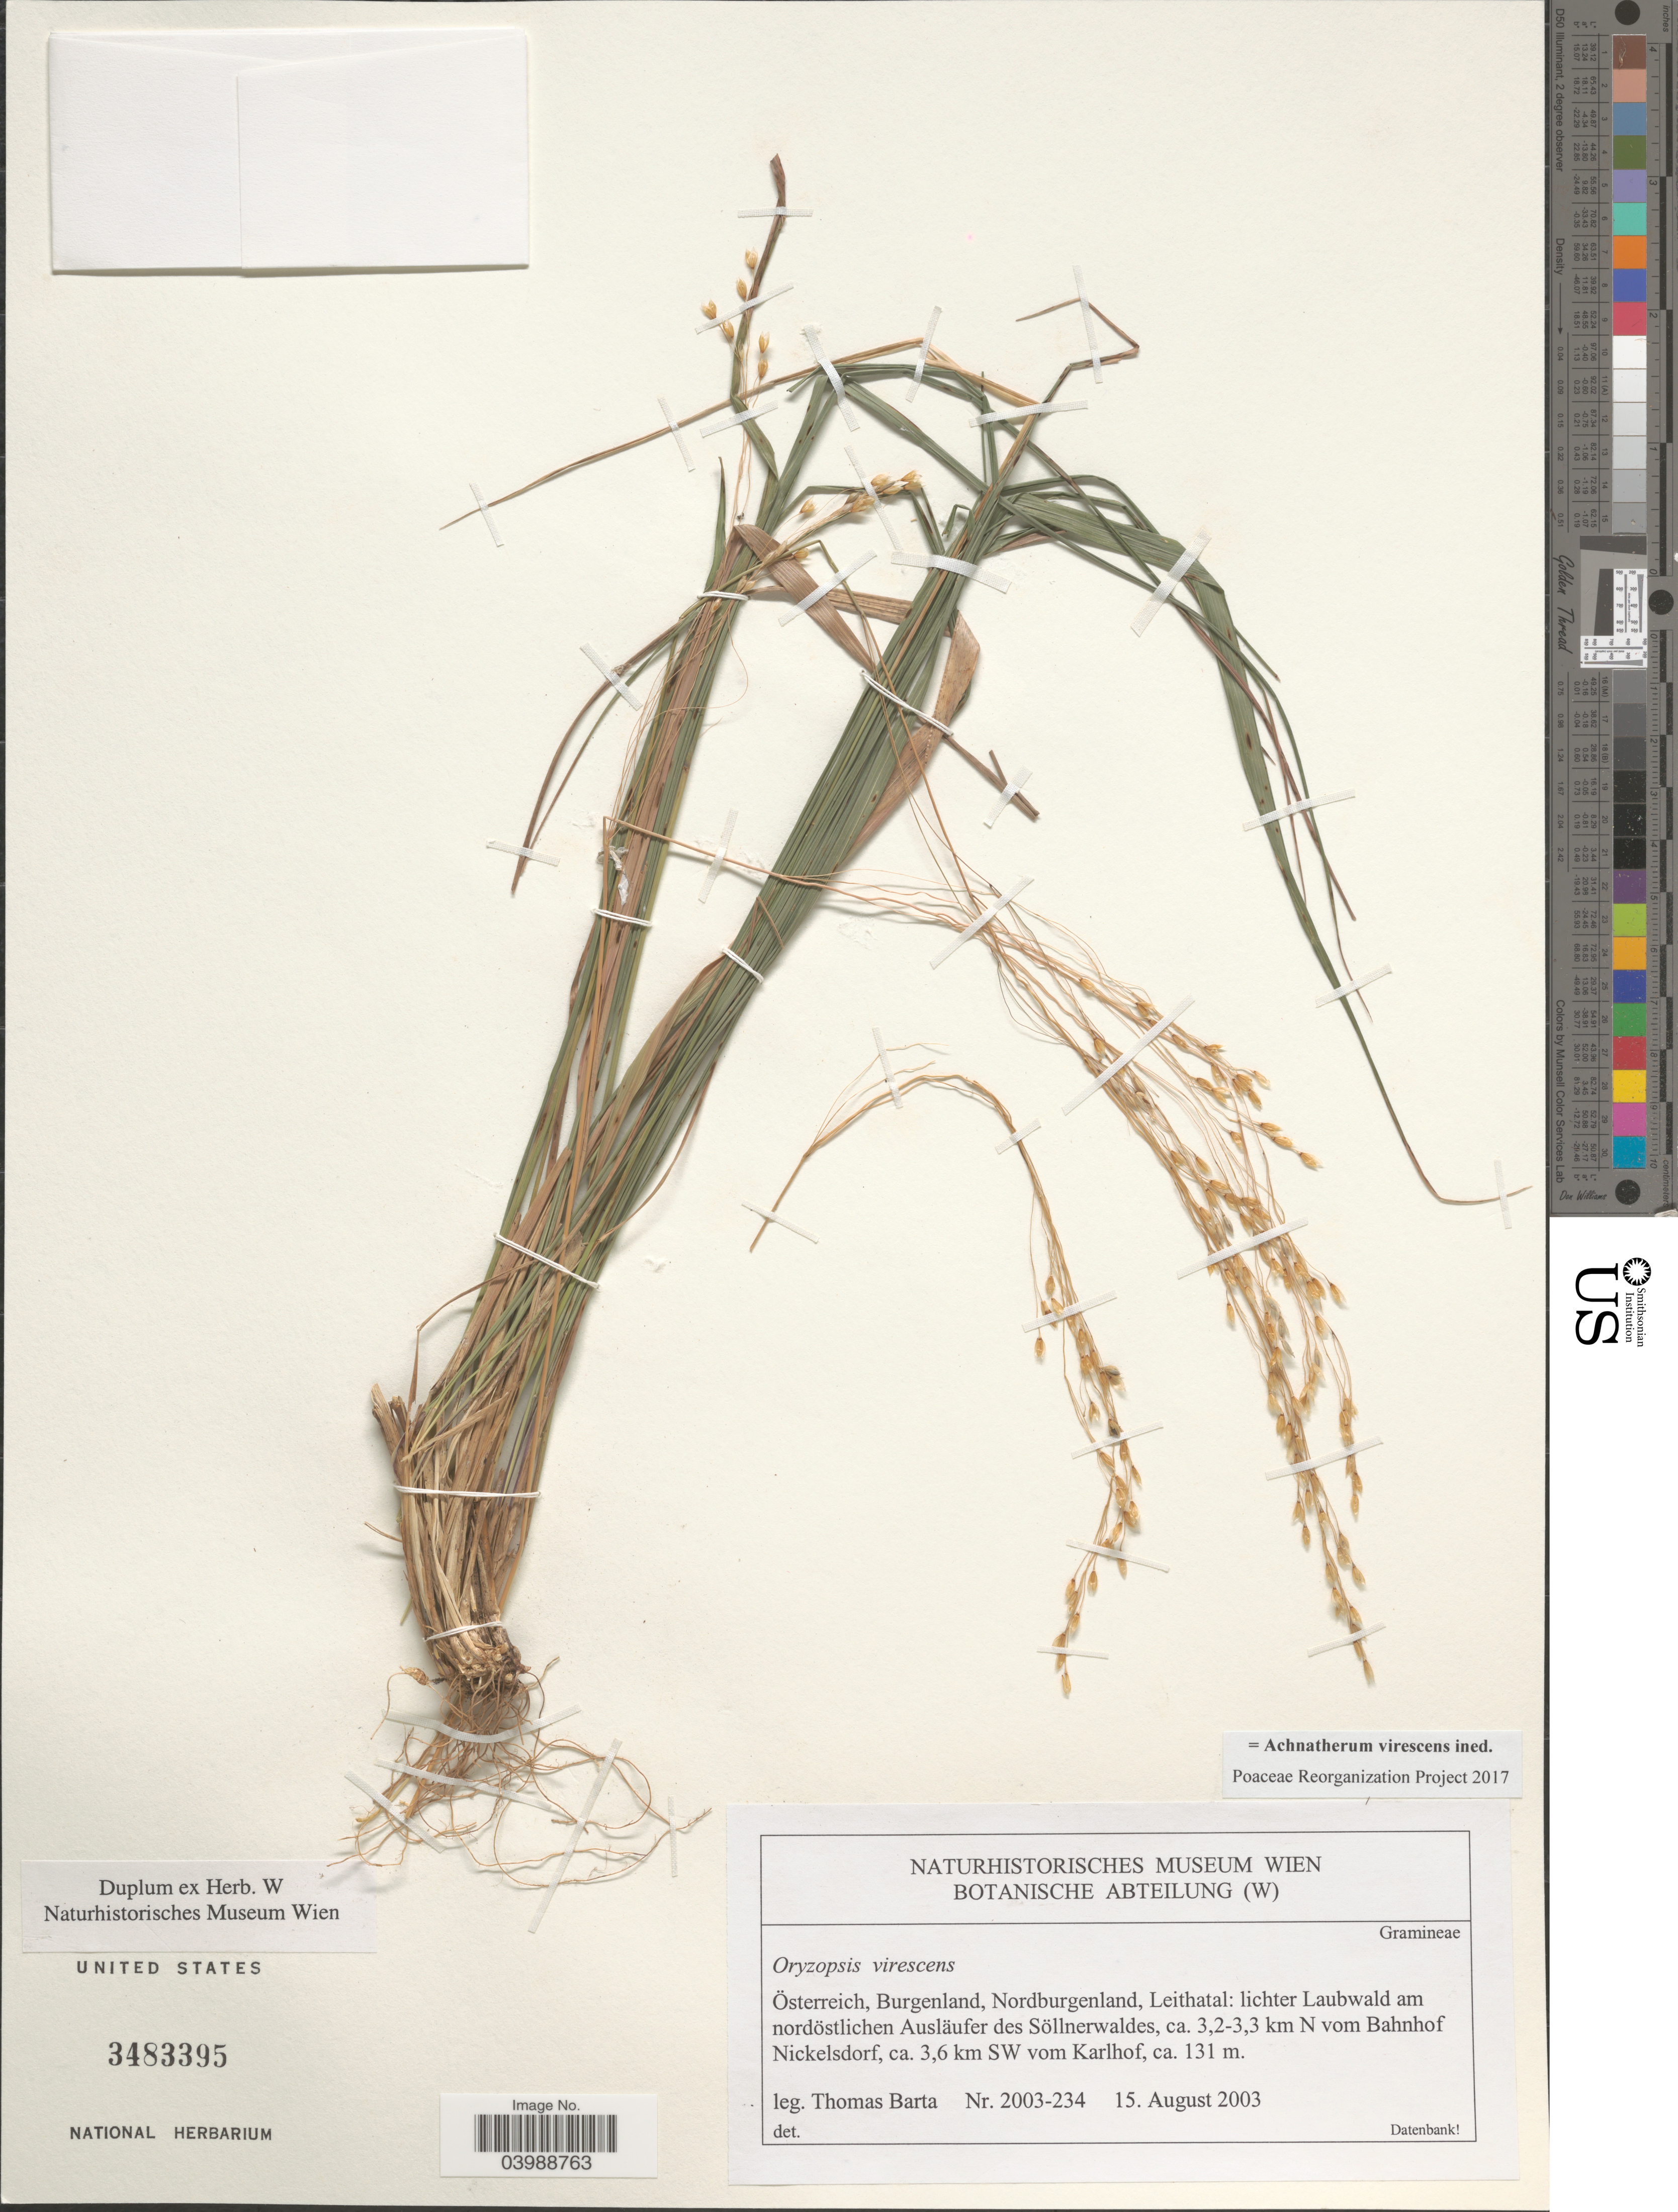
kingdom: Plantae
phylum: Tracheophyta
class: Liliopsida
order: Poales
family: Poaceae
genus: Achnatherum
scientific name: Achnatherum virescens ined.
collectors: T. Barta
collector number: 2003-234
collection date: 2003-08-15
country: Austria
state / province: Burgenland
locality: Österreich, Nordburgenland, Leithatal: lichter Laubwald am nordöstlichen Ausläufer des Söllnerwaldes, ca. 3,2-3,3 km N vom Bahnhof Nickelsdorf, ca. 3,6 km SW vom Karlhof.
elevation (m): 131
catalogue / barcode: US 3483395